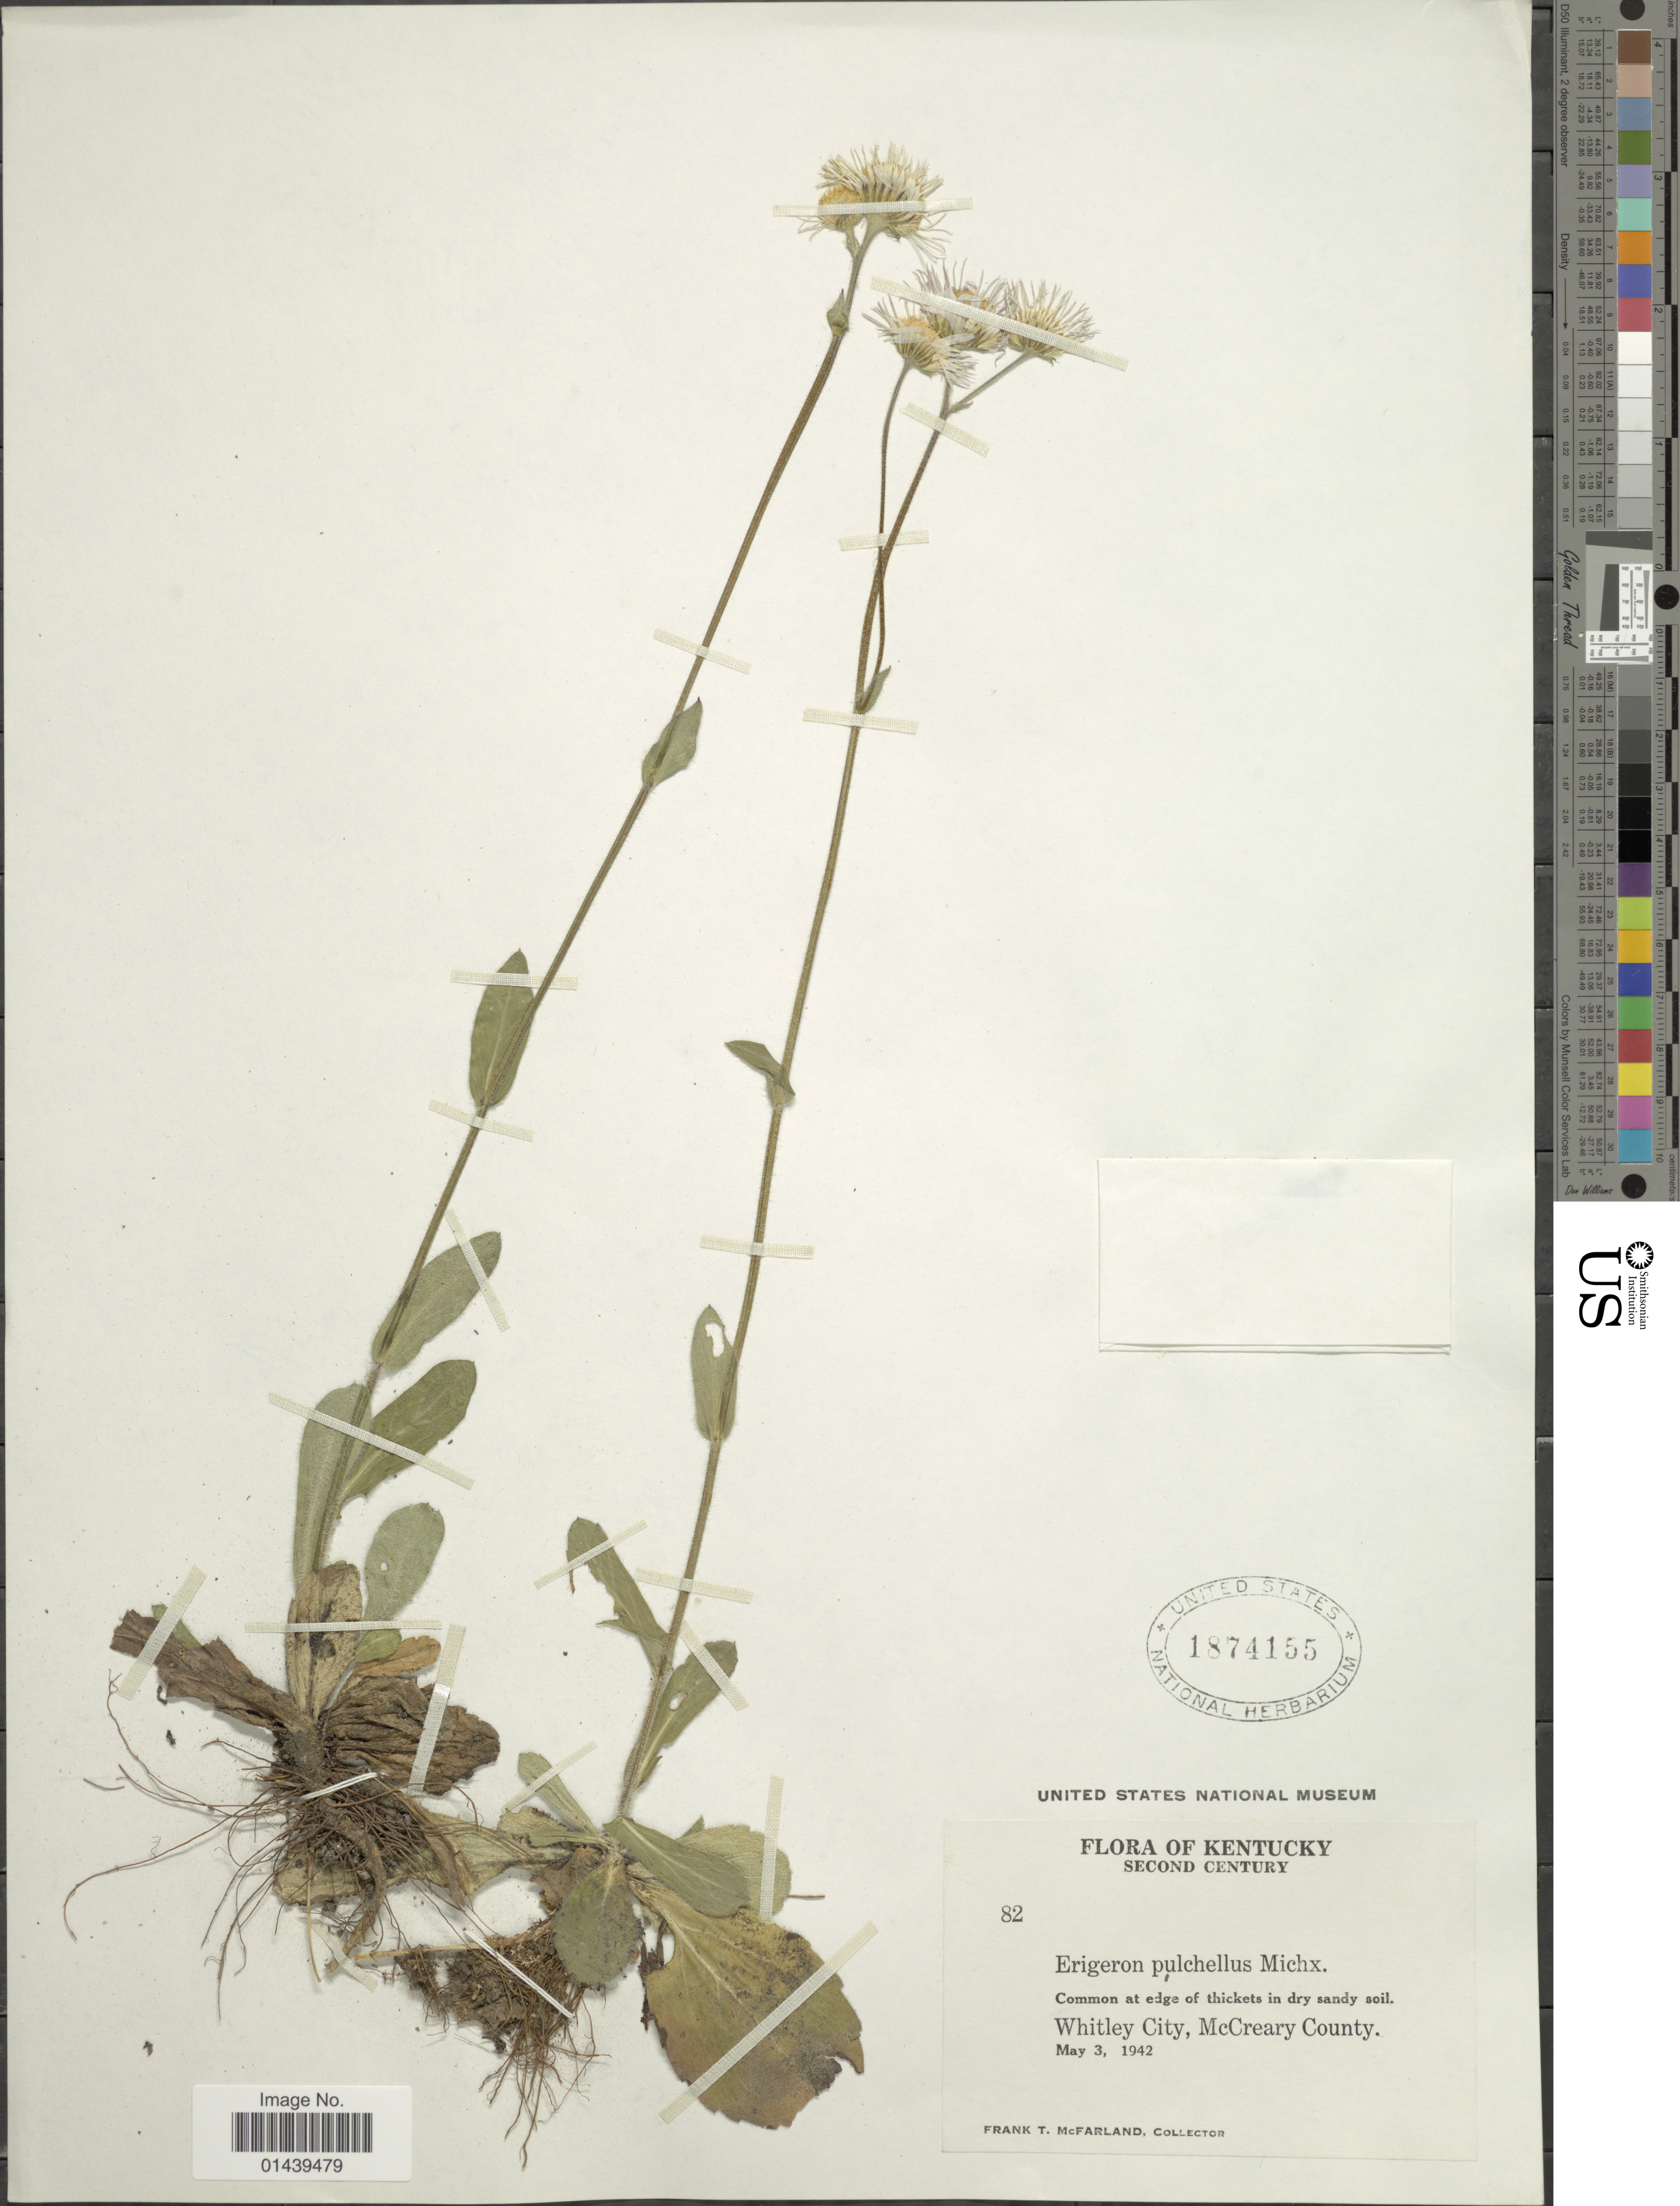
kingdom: Plantae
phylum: Tracheophyta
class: Magnoliopsida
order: Asterales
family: Asteraceae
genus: Erigeron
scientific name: Erigeron pulchellus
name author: Michx.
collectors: F. McFarland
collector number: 82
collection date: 1942-05-03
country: United States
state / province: Kentucky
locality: Second Century. Whitley City, McCreary County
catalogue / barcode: US 1874155